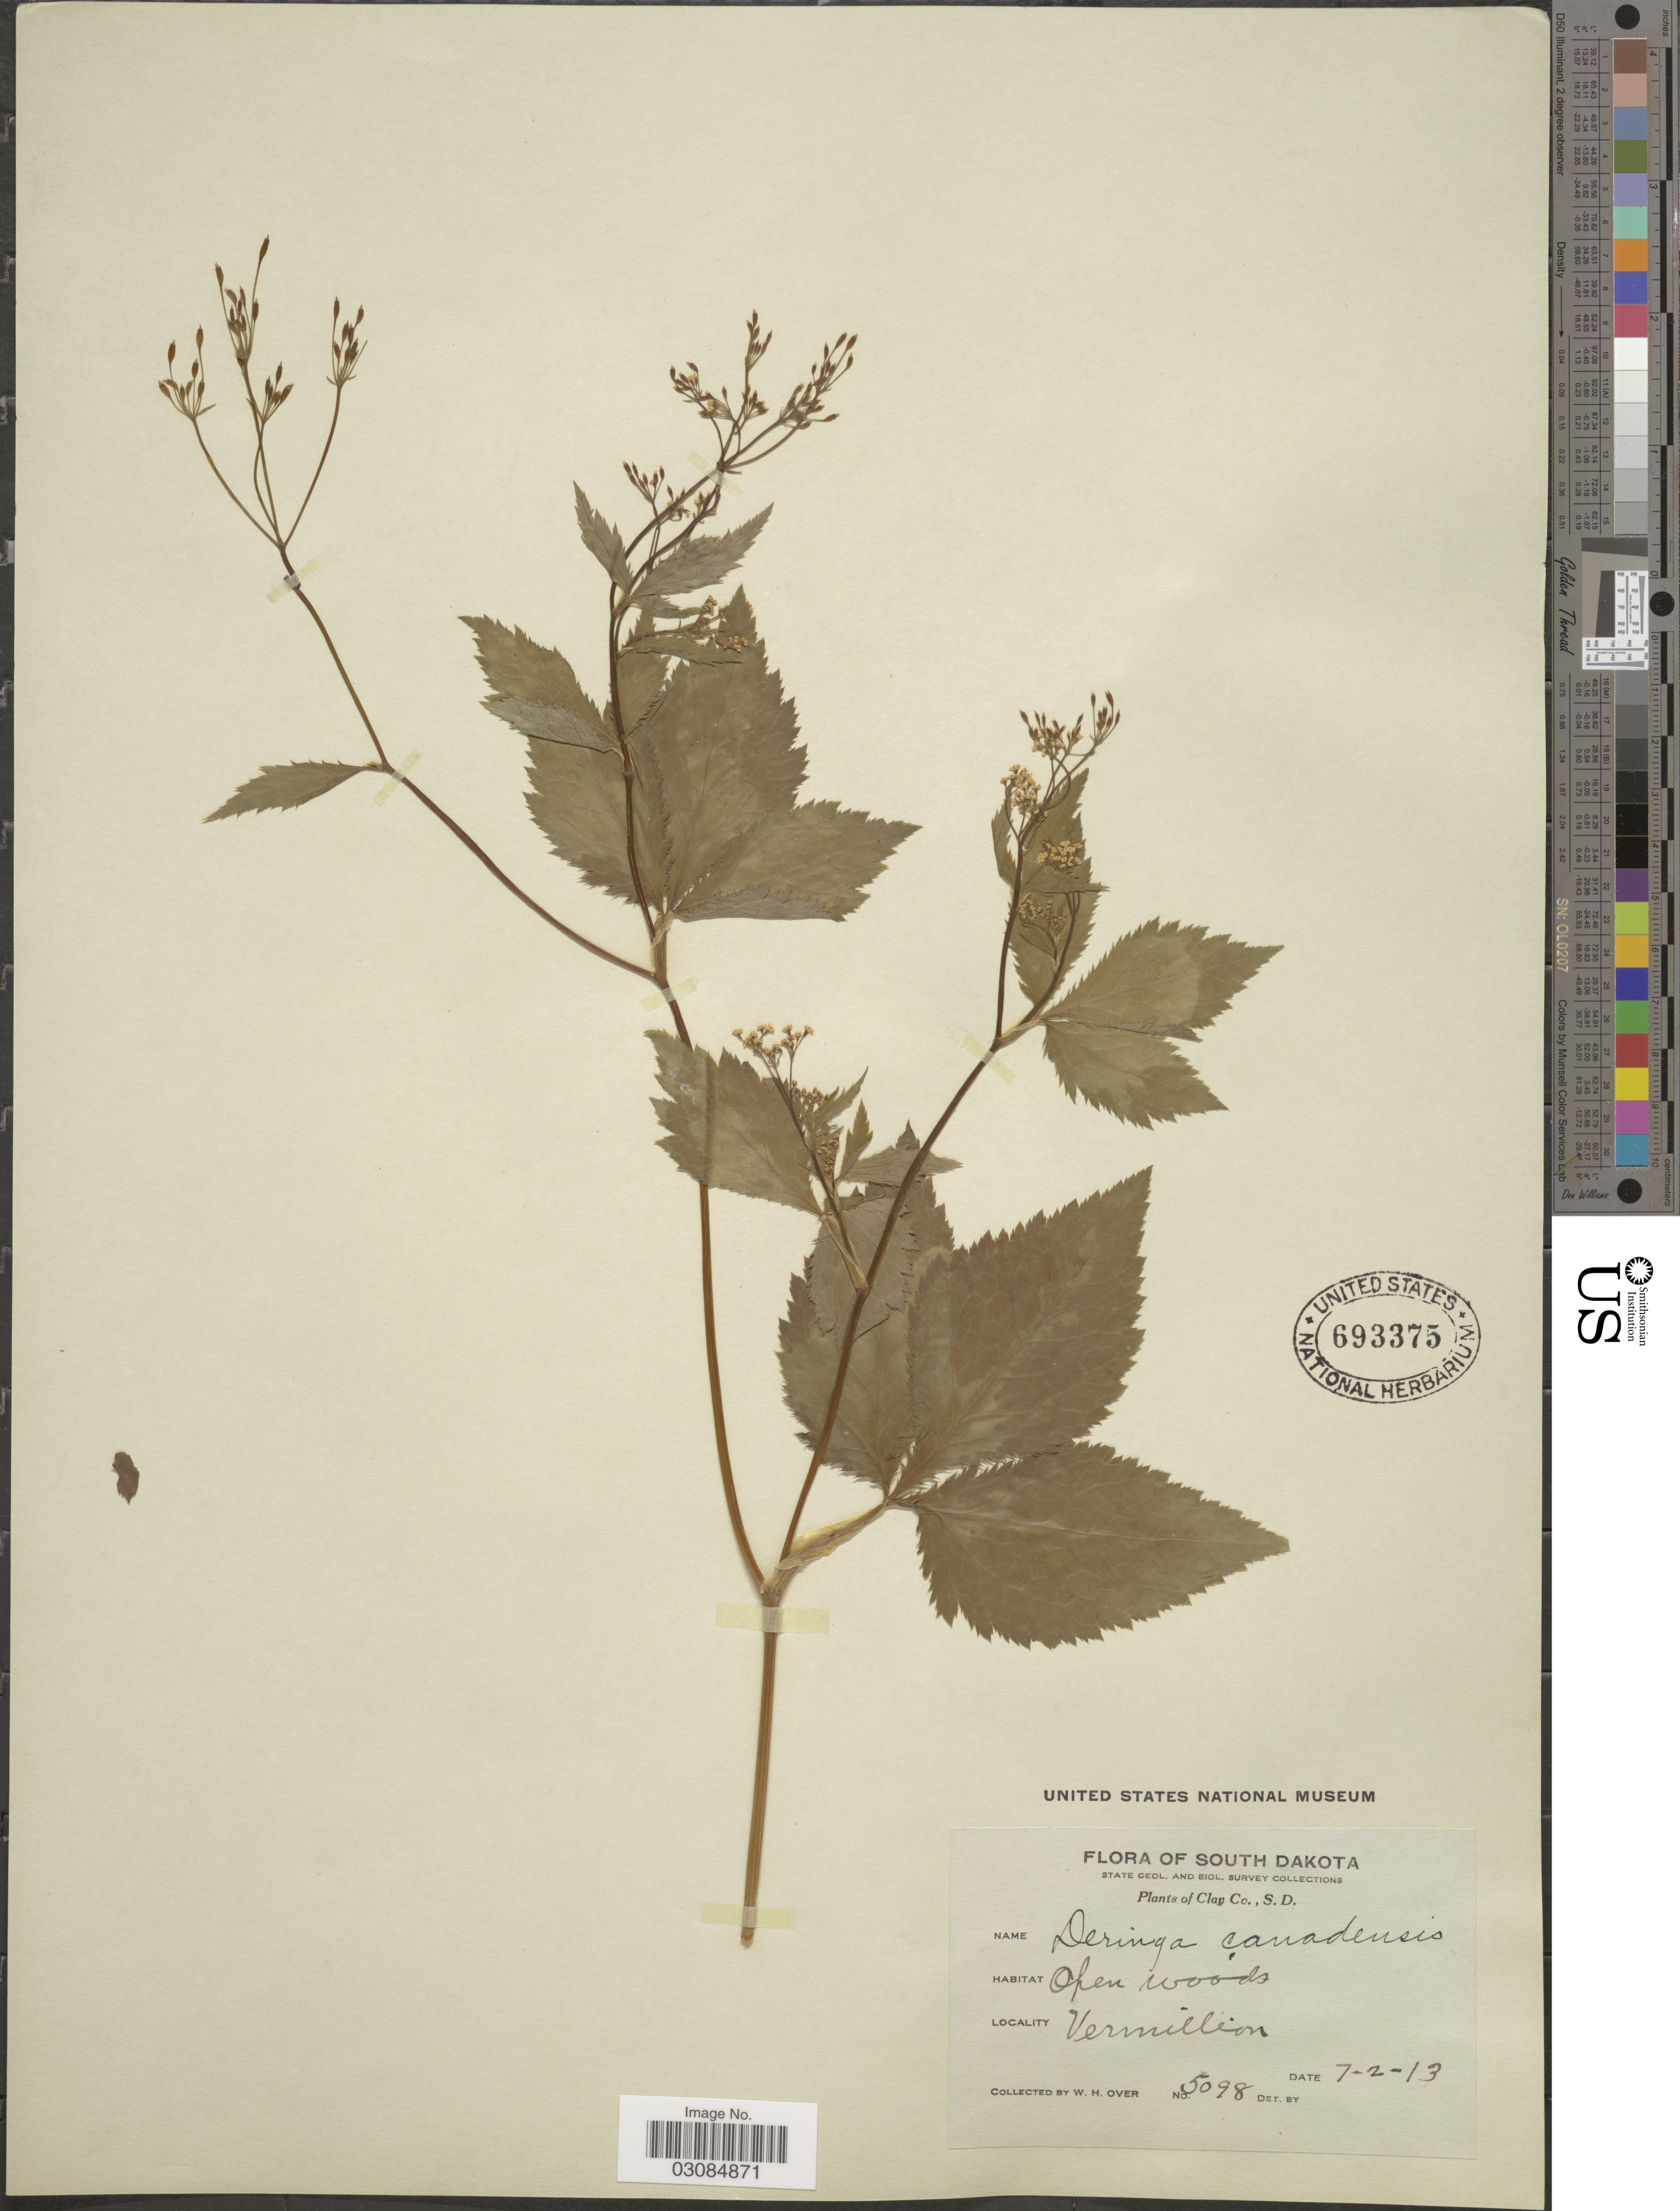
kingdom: Plantae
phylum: Tracheophyta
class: Magnoliopsida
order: Apiales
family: Apiaceae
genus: Cryptotaenia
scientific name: Cryptotaenia canadensis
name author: (L.) DC.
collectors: W. Over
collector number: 5098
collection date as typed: Transcribed d/m/y: 2/7/13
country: United States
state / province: South Dakota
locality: Clay Co. Vermillion.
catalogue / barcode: US 693375